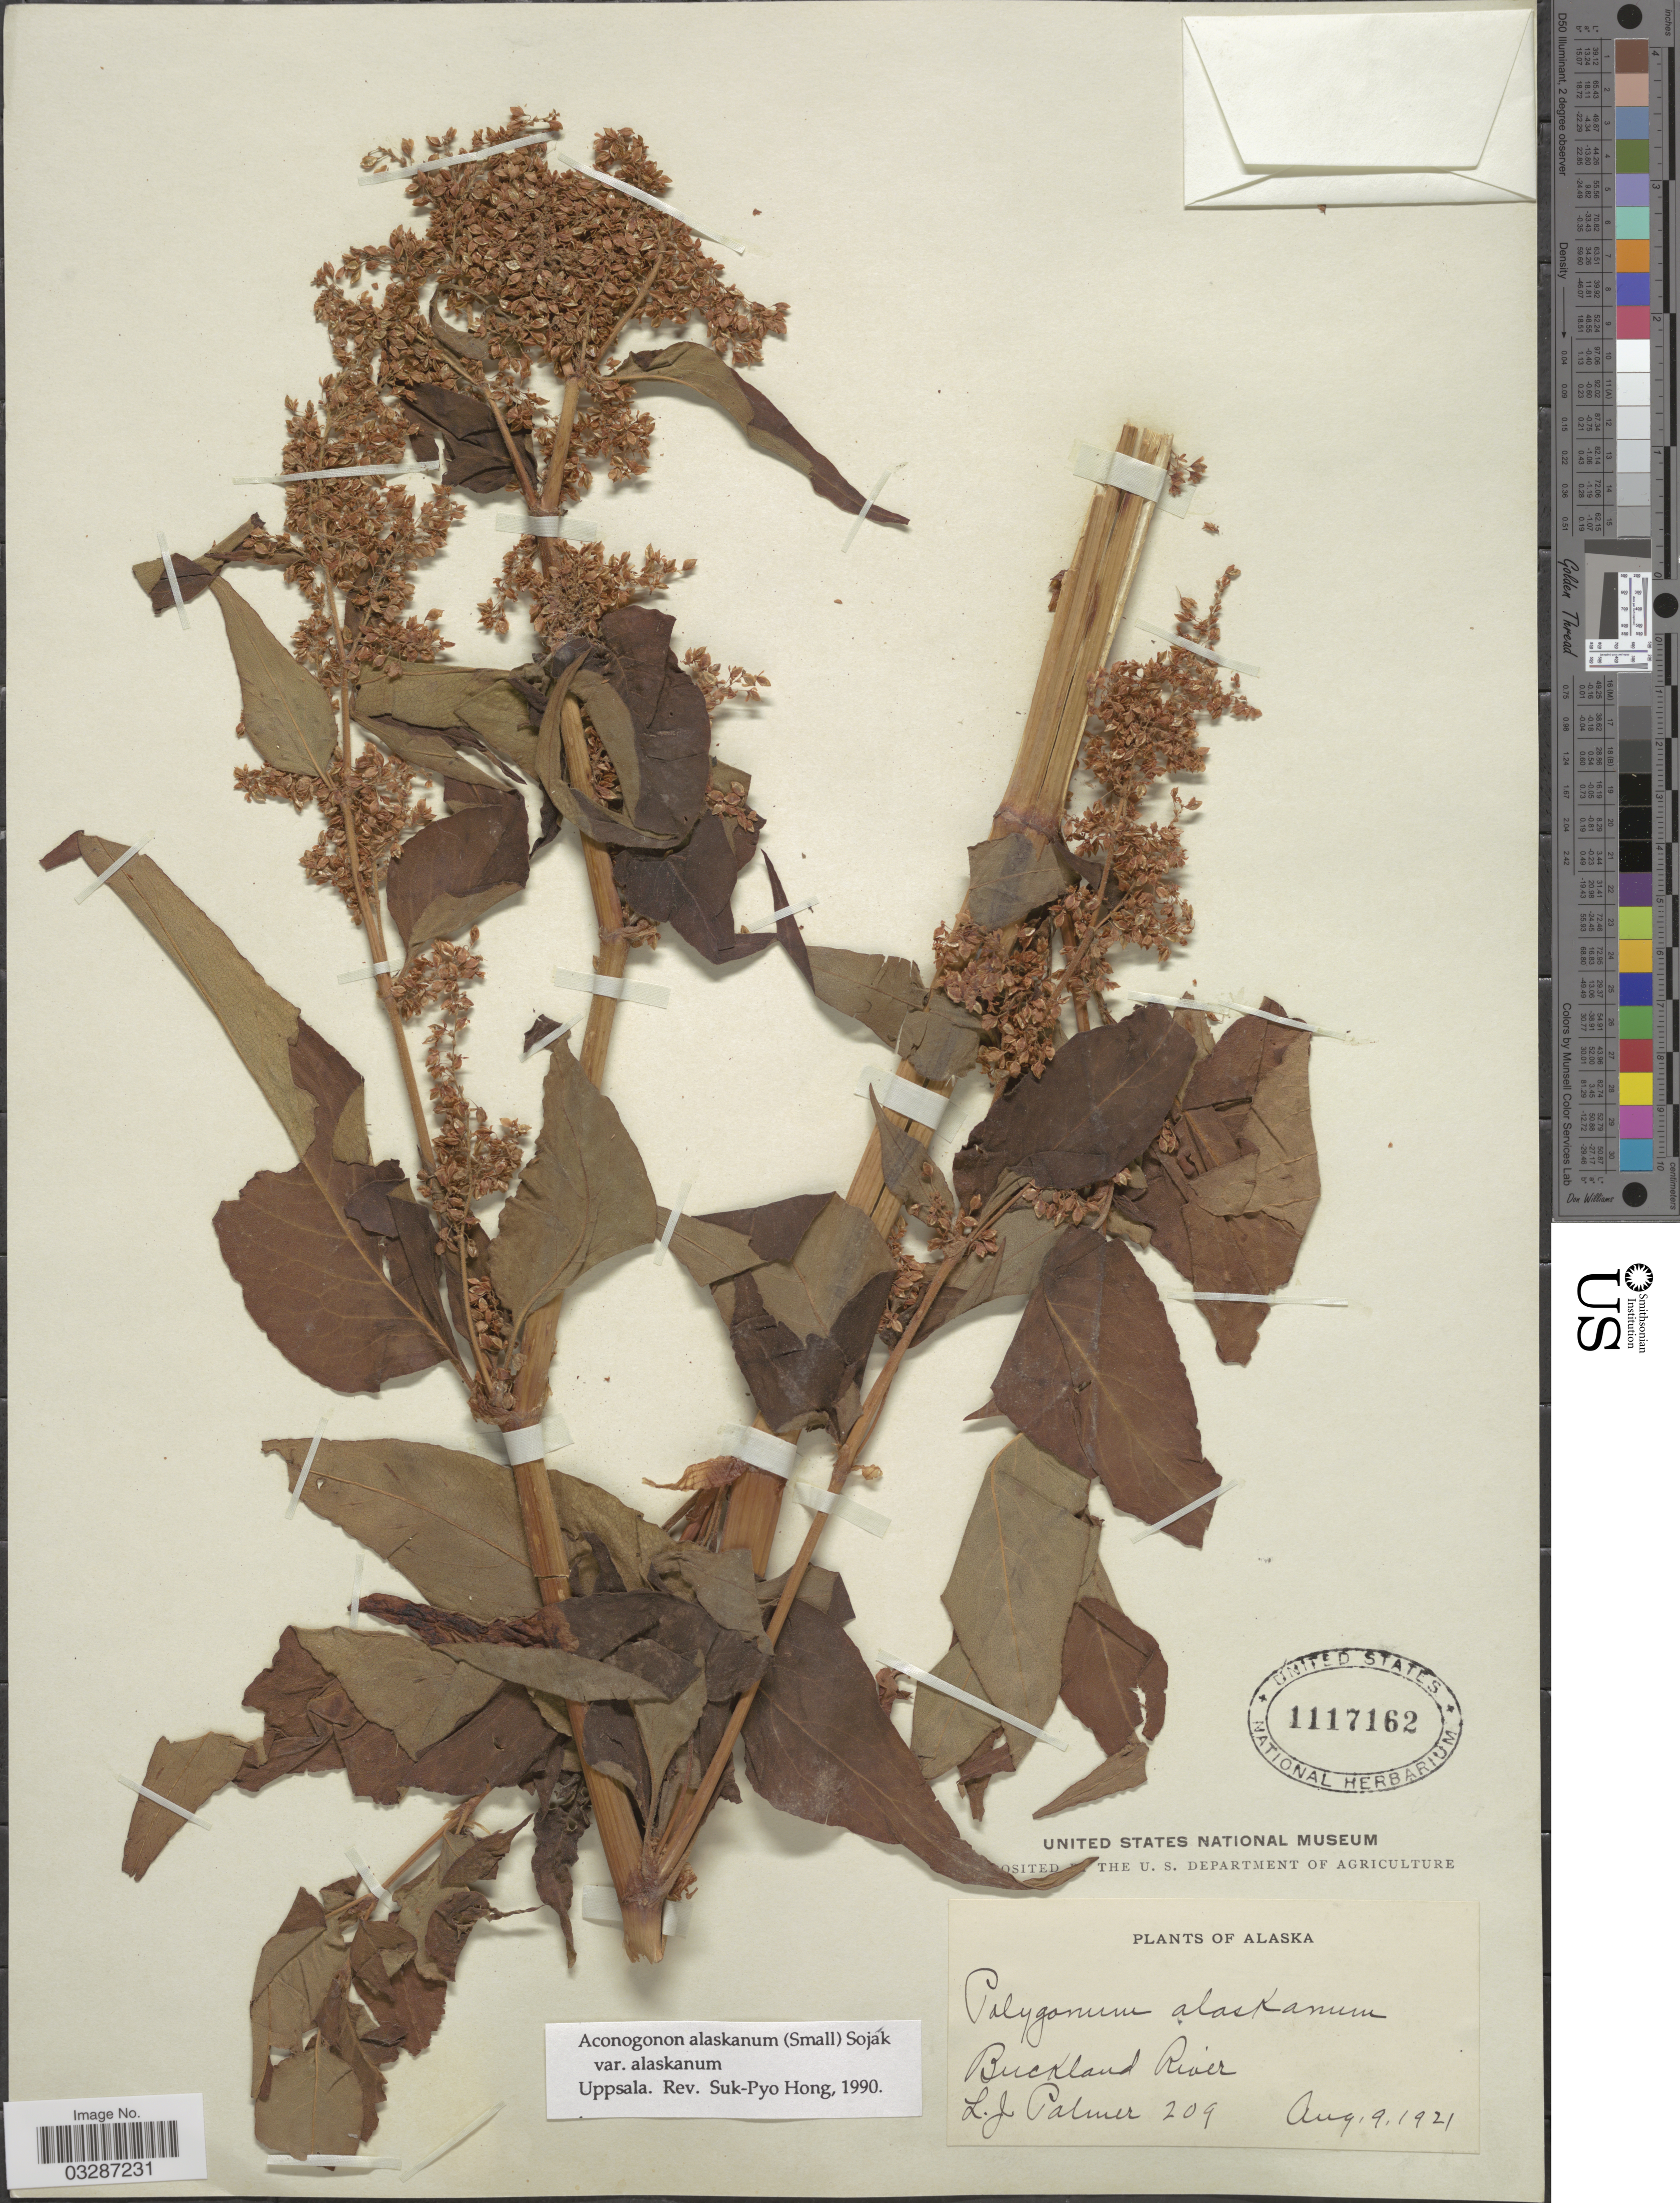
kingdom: Plantae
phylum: Tracheophyta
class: Magnoliopsida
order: Caryophyllales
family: Polygonaceae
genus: Koenigia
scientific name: Koenigia alaskana var. alaskana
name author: (Small) T.M. Schust. & Reveal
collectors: L. J. Palmer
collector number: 209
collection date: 1921-08-09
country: United States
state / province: Alaska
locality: Buckland River.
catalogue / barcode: US 1117162